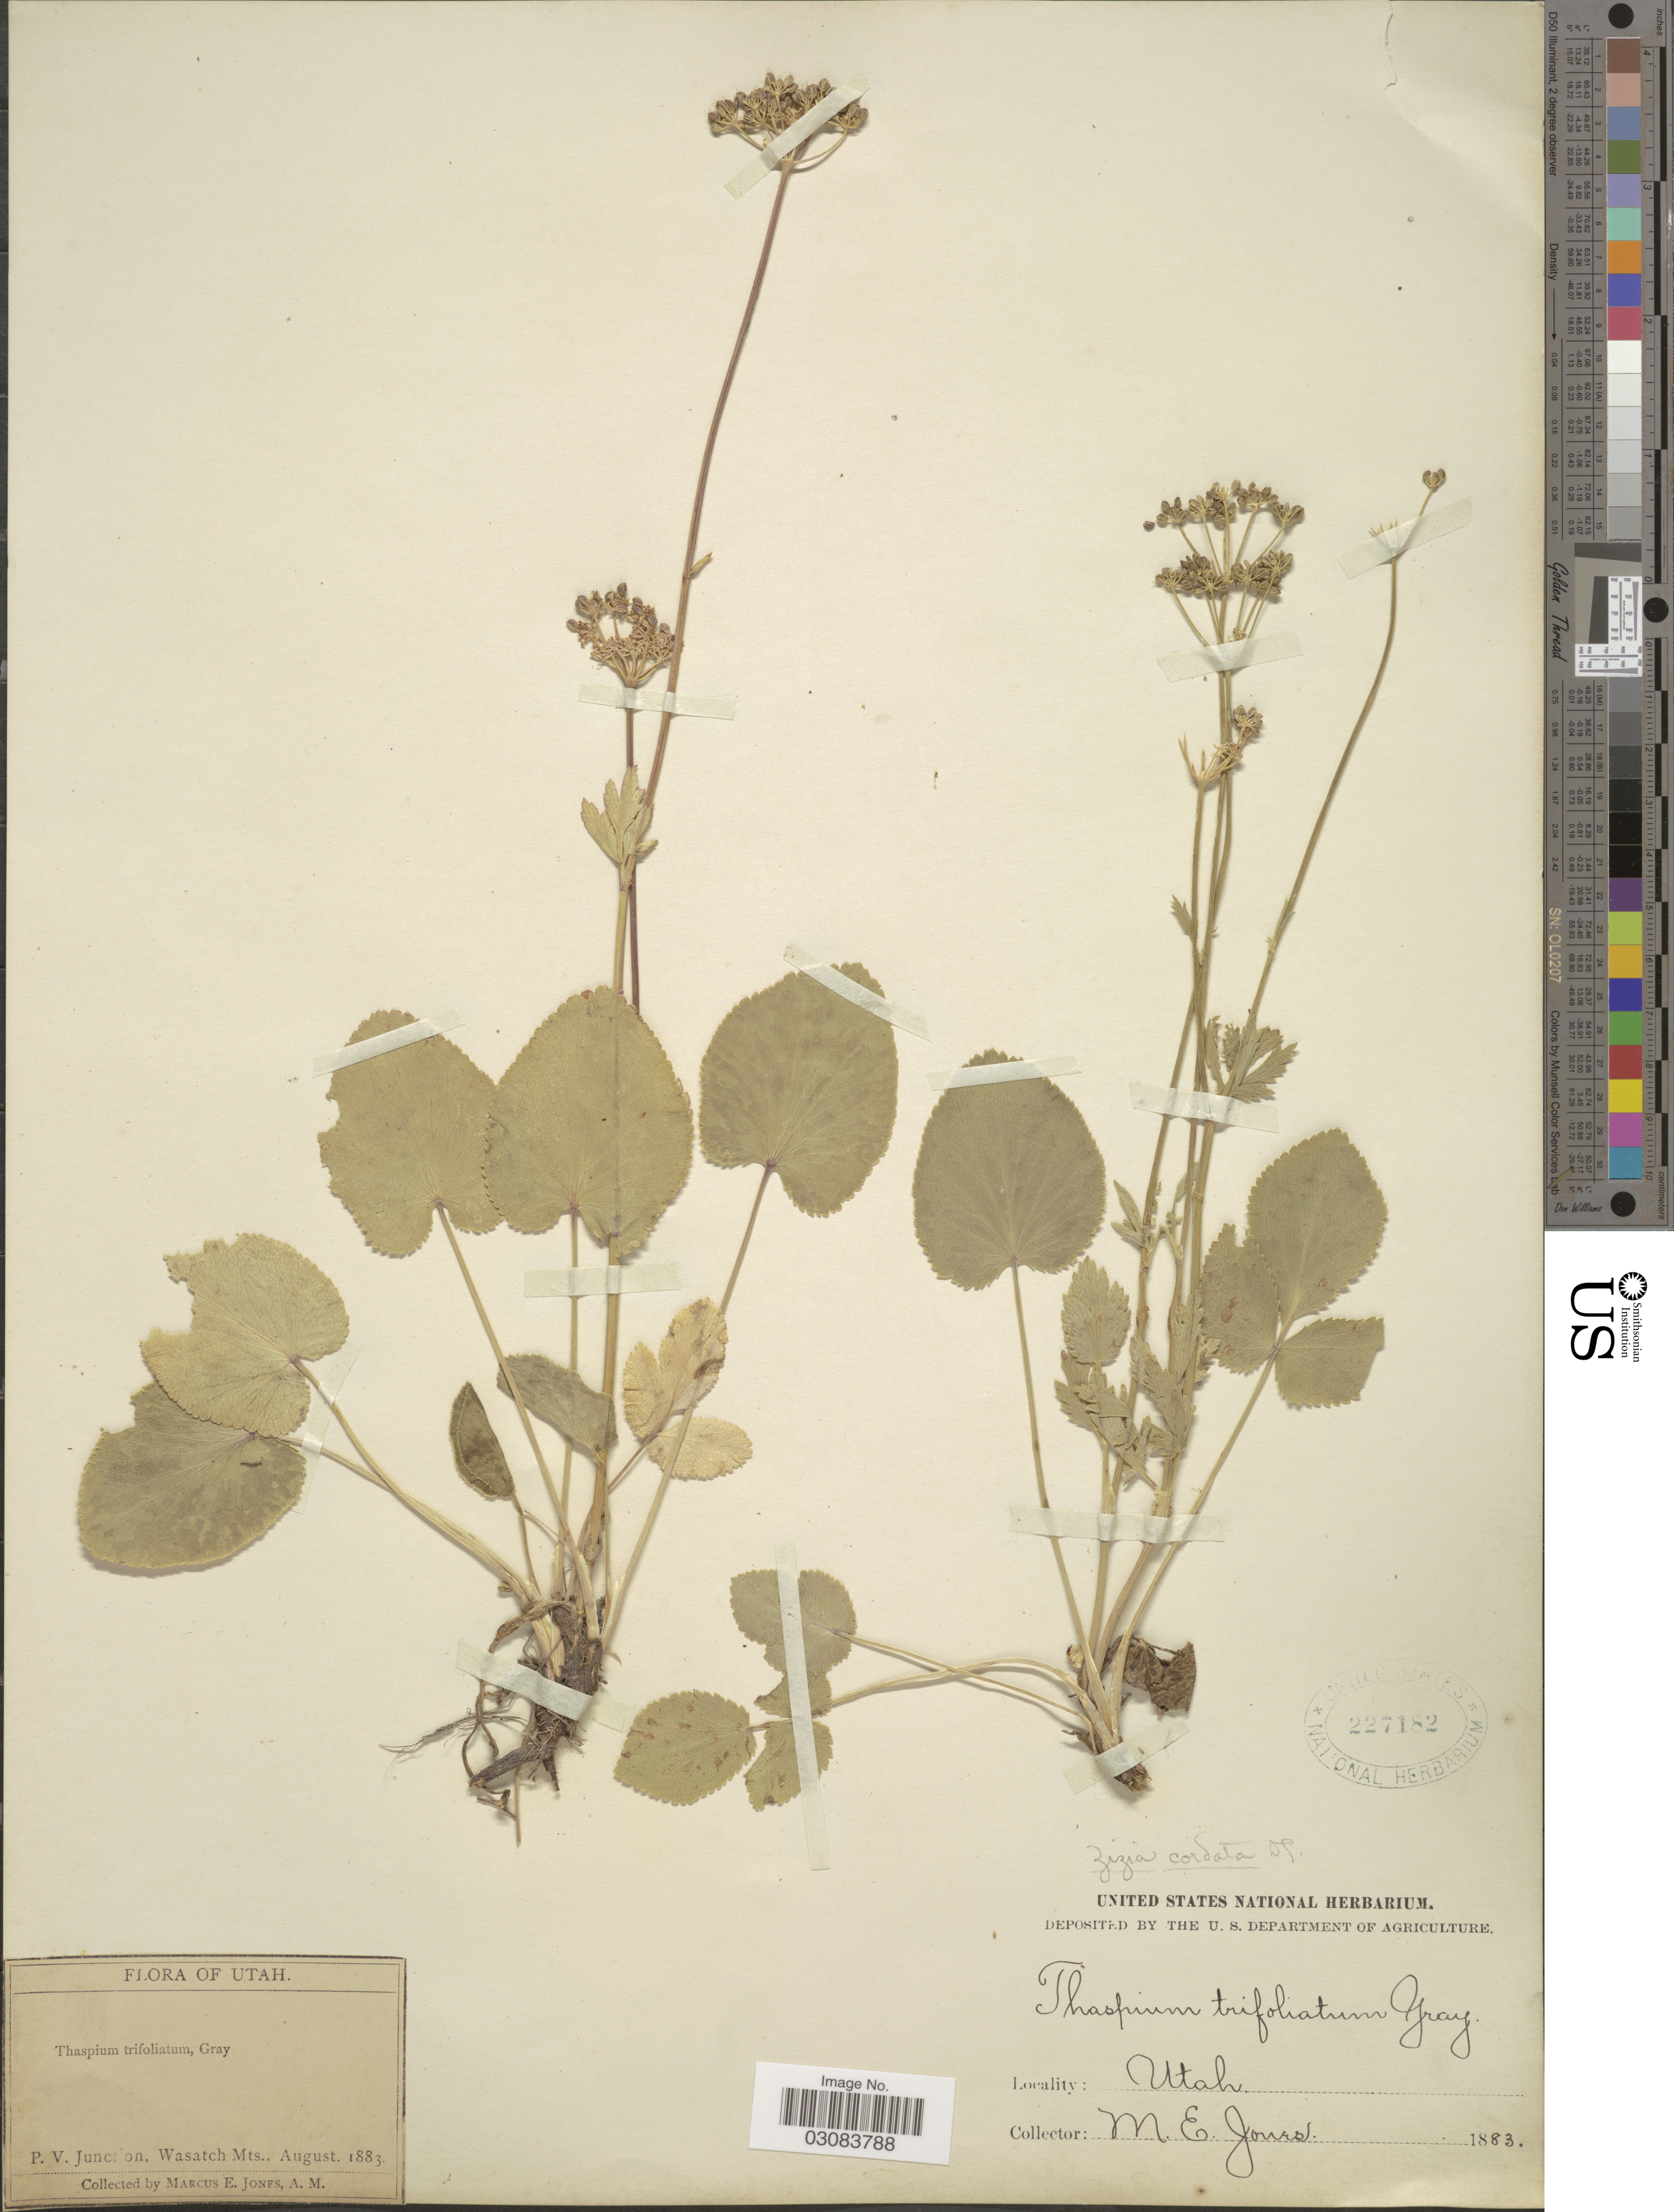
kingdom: Plantae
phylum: Tracheophyta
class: Magnoliopsida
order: Apiales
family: Apiaceae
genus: Zizia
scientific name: Zizia aptera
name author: (A. Gray) Fernald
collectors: M. E. Jones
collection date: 1883-08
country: United States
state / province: Utah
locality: P.V. Junction, Wasatch Mts.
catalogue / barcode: US 227182